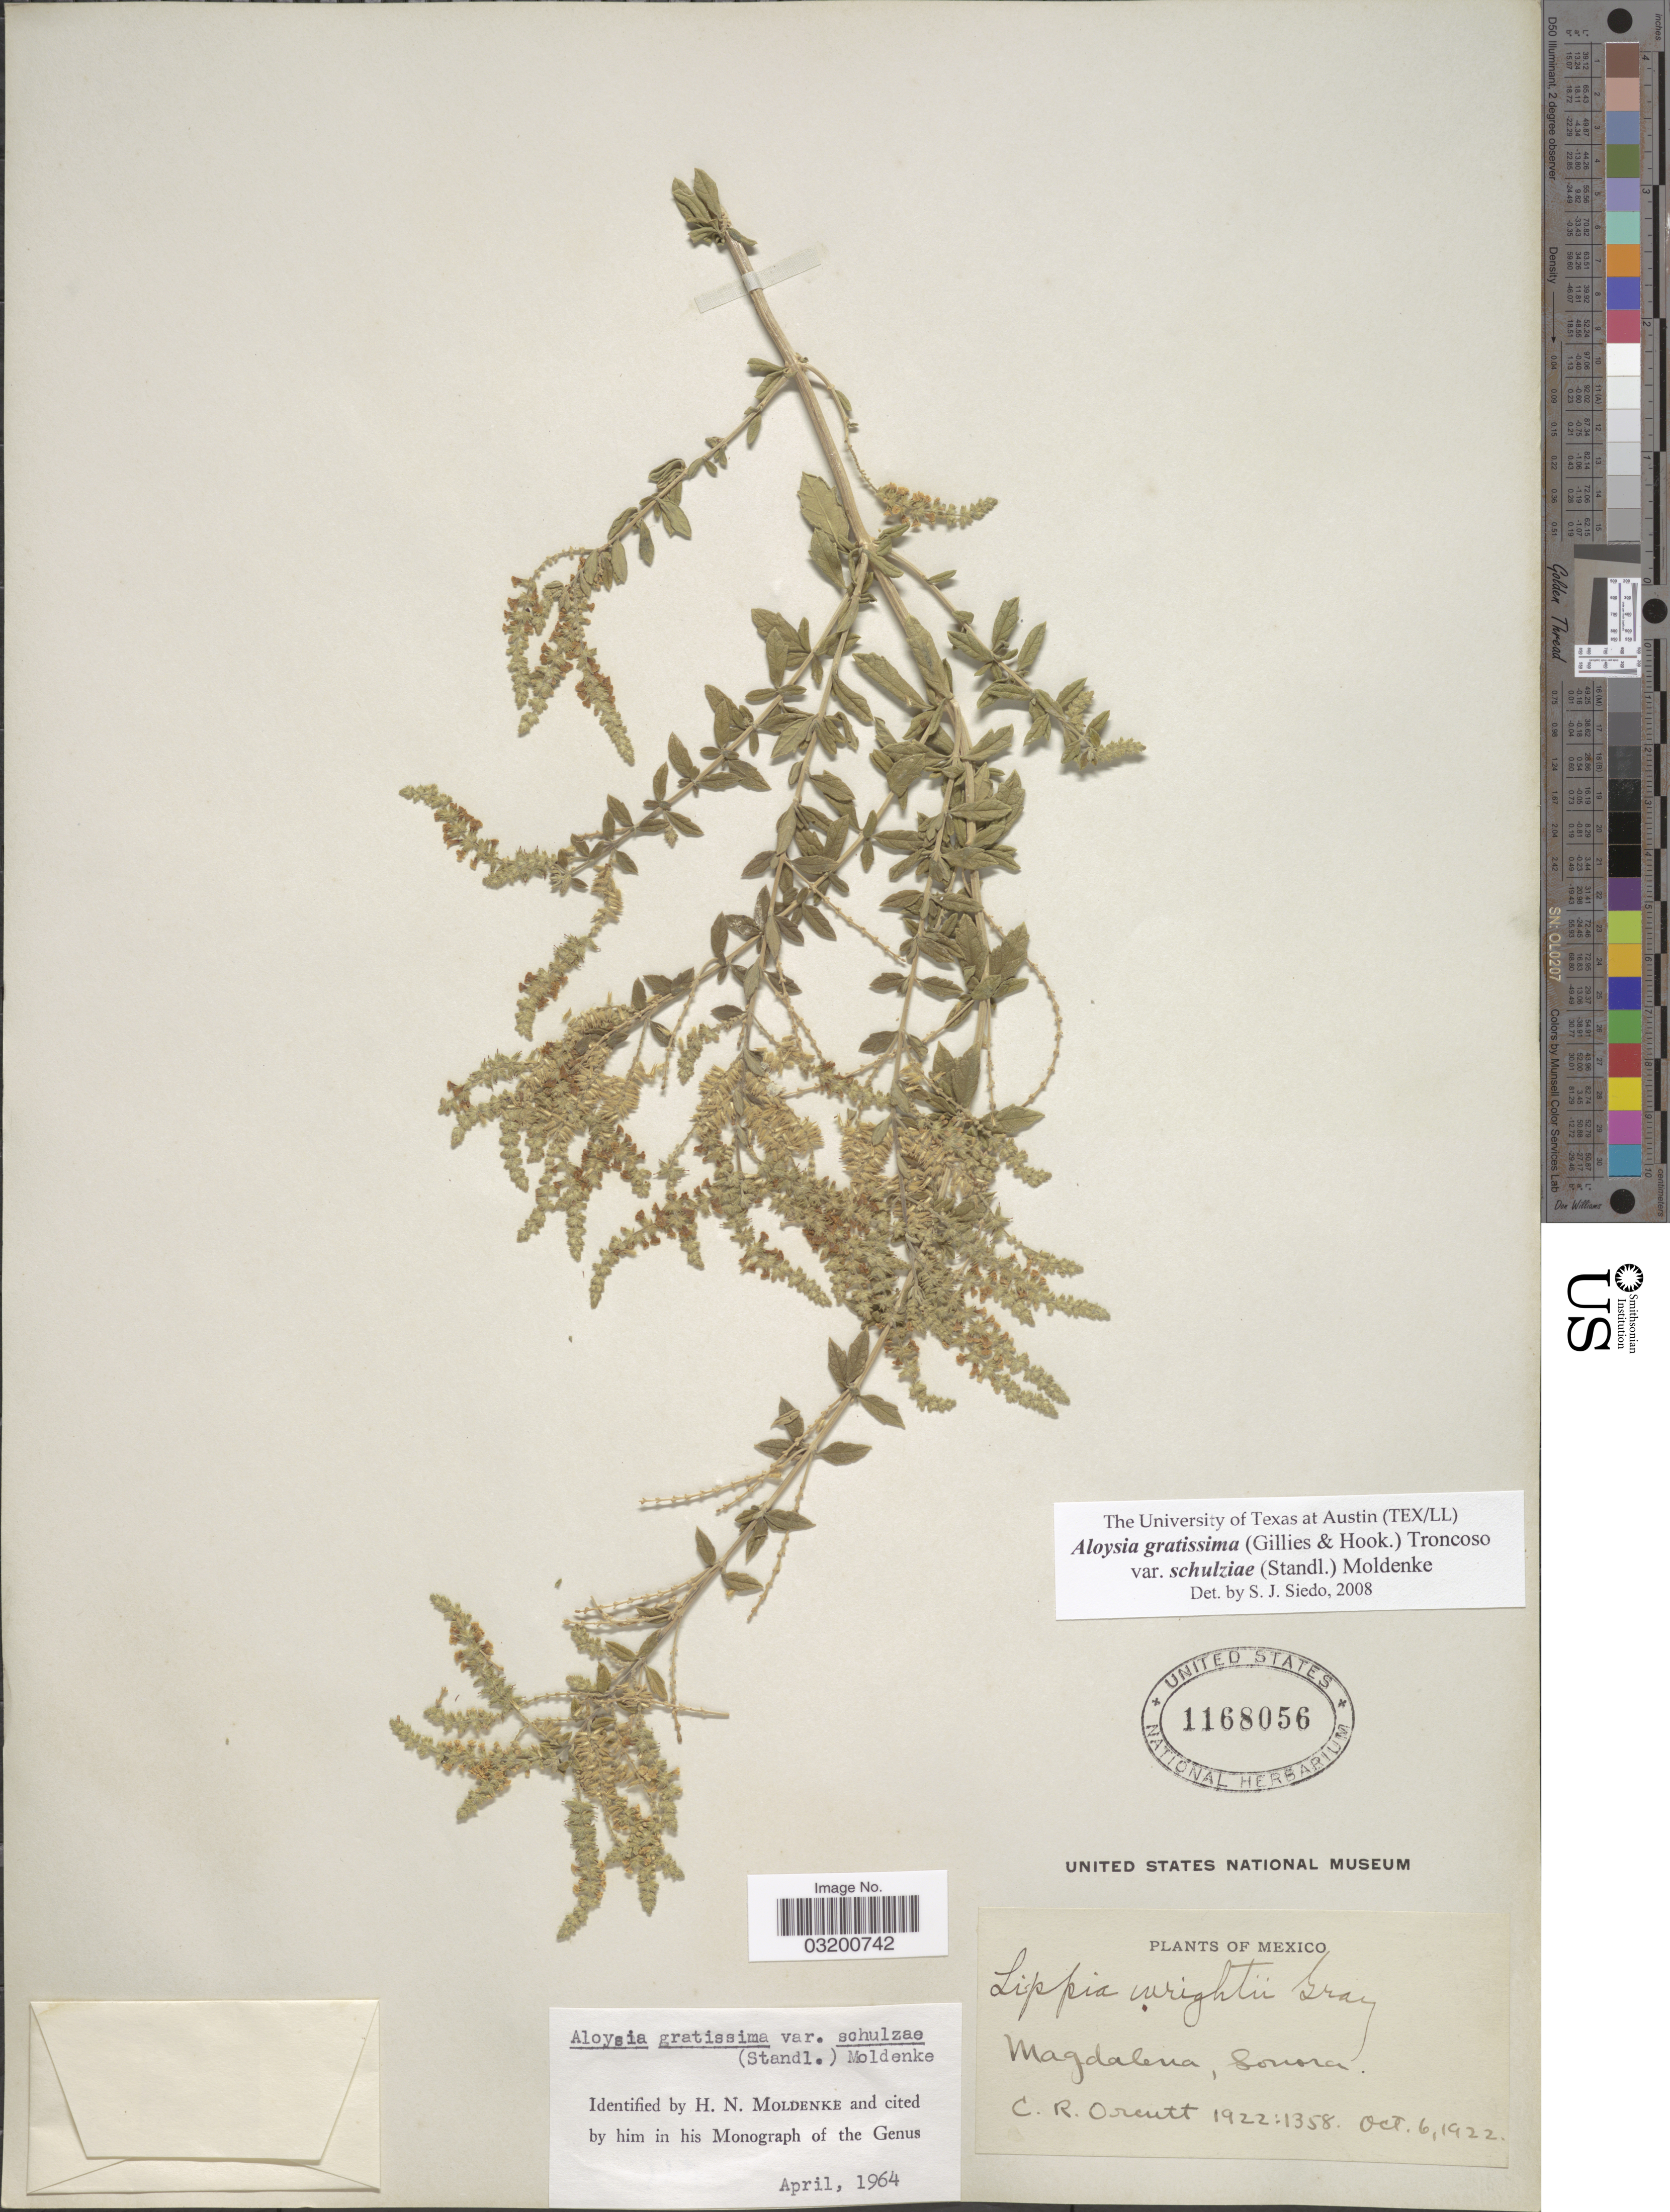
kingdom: Plantae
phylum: Tracheophyta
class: Magnoliopsida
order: Lamiales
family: Verbenaceae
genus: Aloysia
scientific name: Aloysia gratissima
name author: (Gillies & Hook.) Tronc.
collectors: C. R. Orcutt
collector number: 1358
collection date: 1922-10-06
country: Mexico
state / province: Sonora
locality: Magdalena.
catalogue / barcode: US 1168056